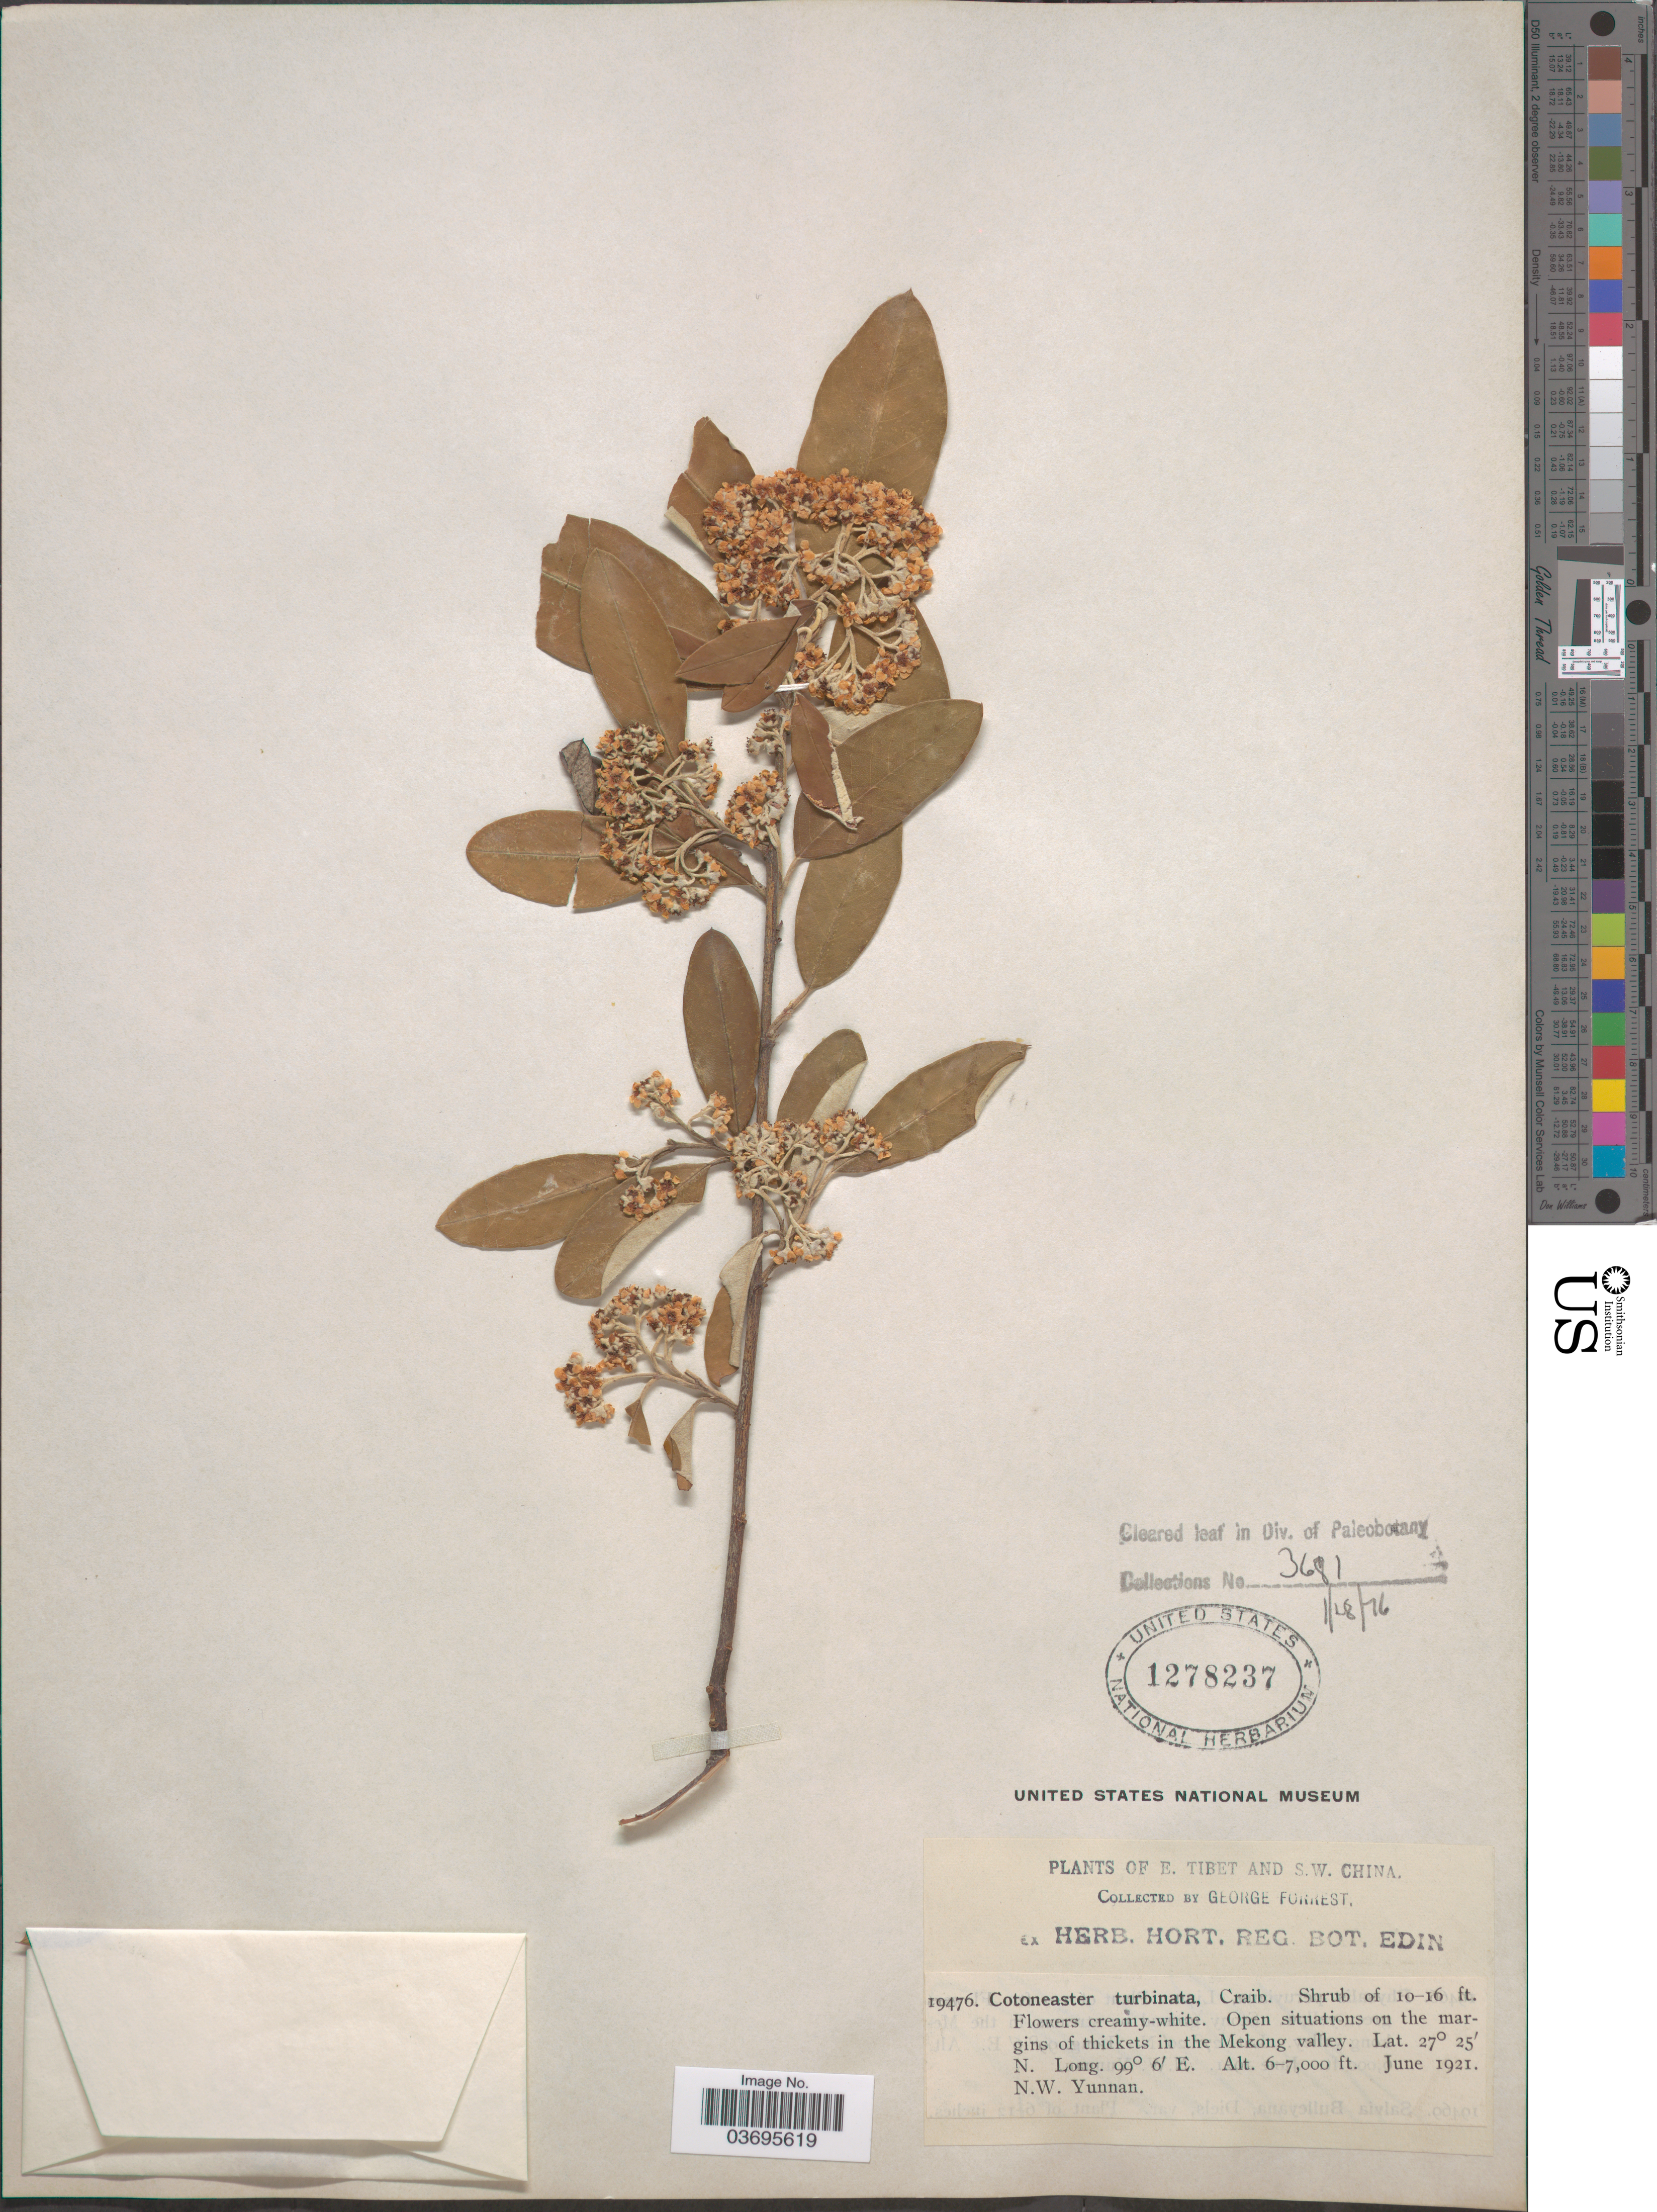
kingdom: Plantae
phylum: Tracheophyta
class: Magnoliopsida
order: Rosales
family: Rosaceae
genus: Cotoneaster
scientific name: Cotoneaster turbinatus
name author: Craib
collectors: G. Forrest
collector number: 19476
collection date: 1921-06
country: China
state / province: Yunnan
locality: E. Tibet and S.W. China. Open situations on the margins of thickets in the Mekong valley. N.W. Yunnan.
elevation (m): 1829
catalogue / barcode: US 1278237